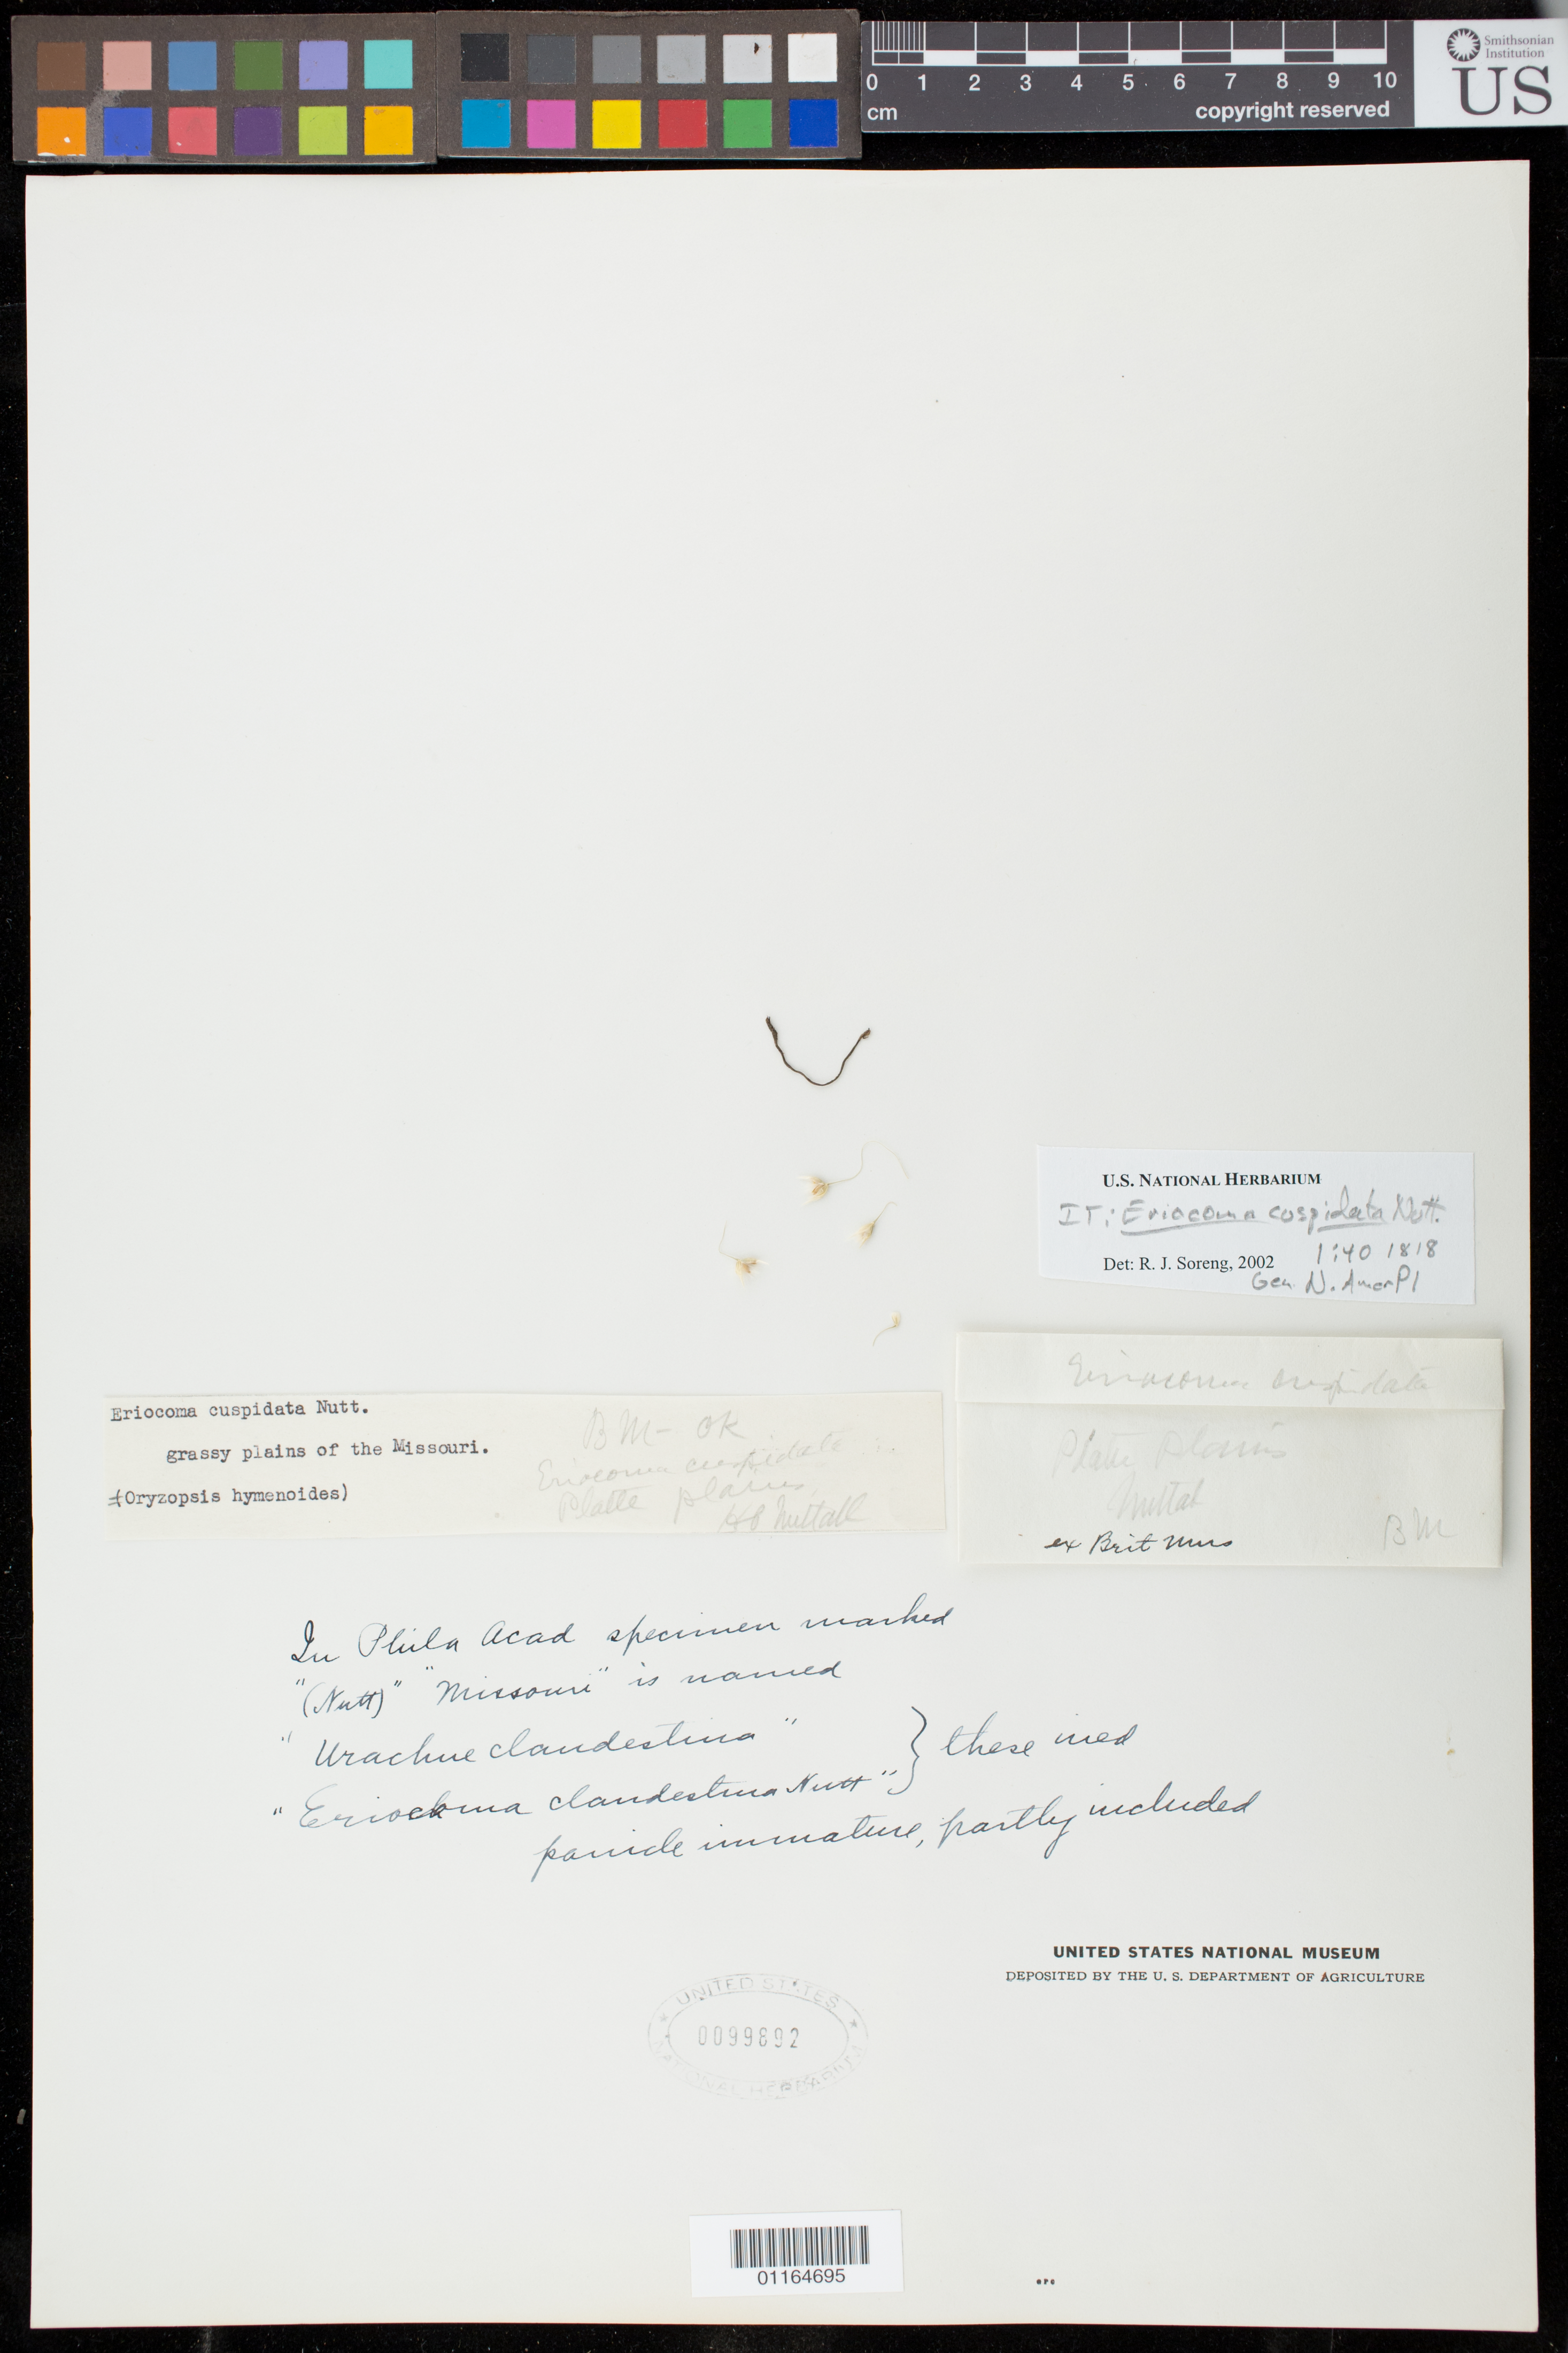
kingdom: Plantae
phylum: Tracheophyta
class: Liliopsida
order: Poales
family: Poaceae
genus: Eriocoma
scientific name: Eriocoma cuspidata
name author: Nutt.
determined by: Soreng, Robert J., Research Associate (BOT), Smithsonian Institution - National Museum of Natural History (UNITED STATES)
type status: Type Collection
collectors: T. Nuttall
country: United States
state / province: Missouri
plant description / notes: Fragmentary material of type specimen ex herb. British Museum (BM)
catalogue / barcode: US 99892